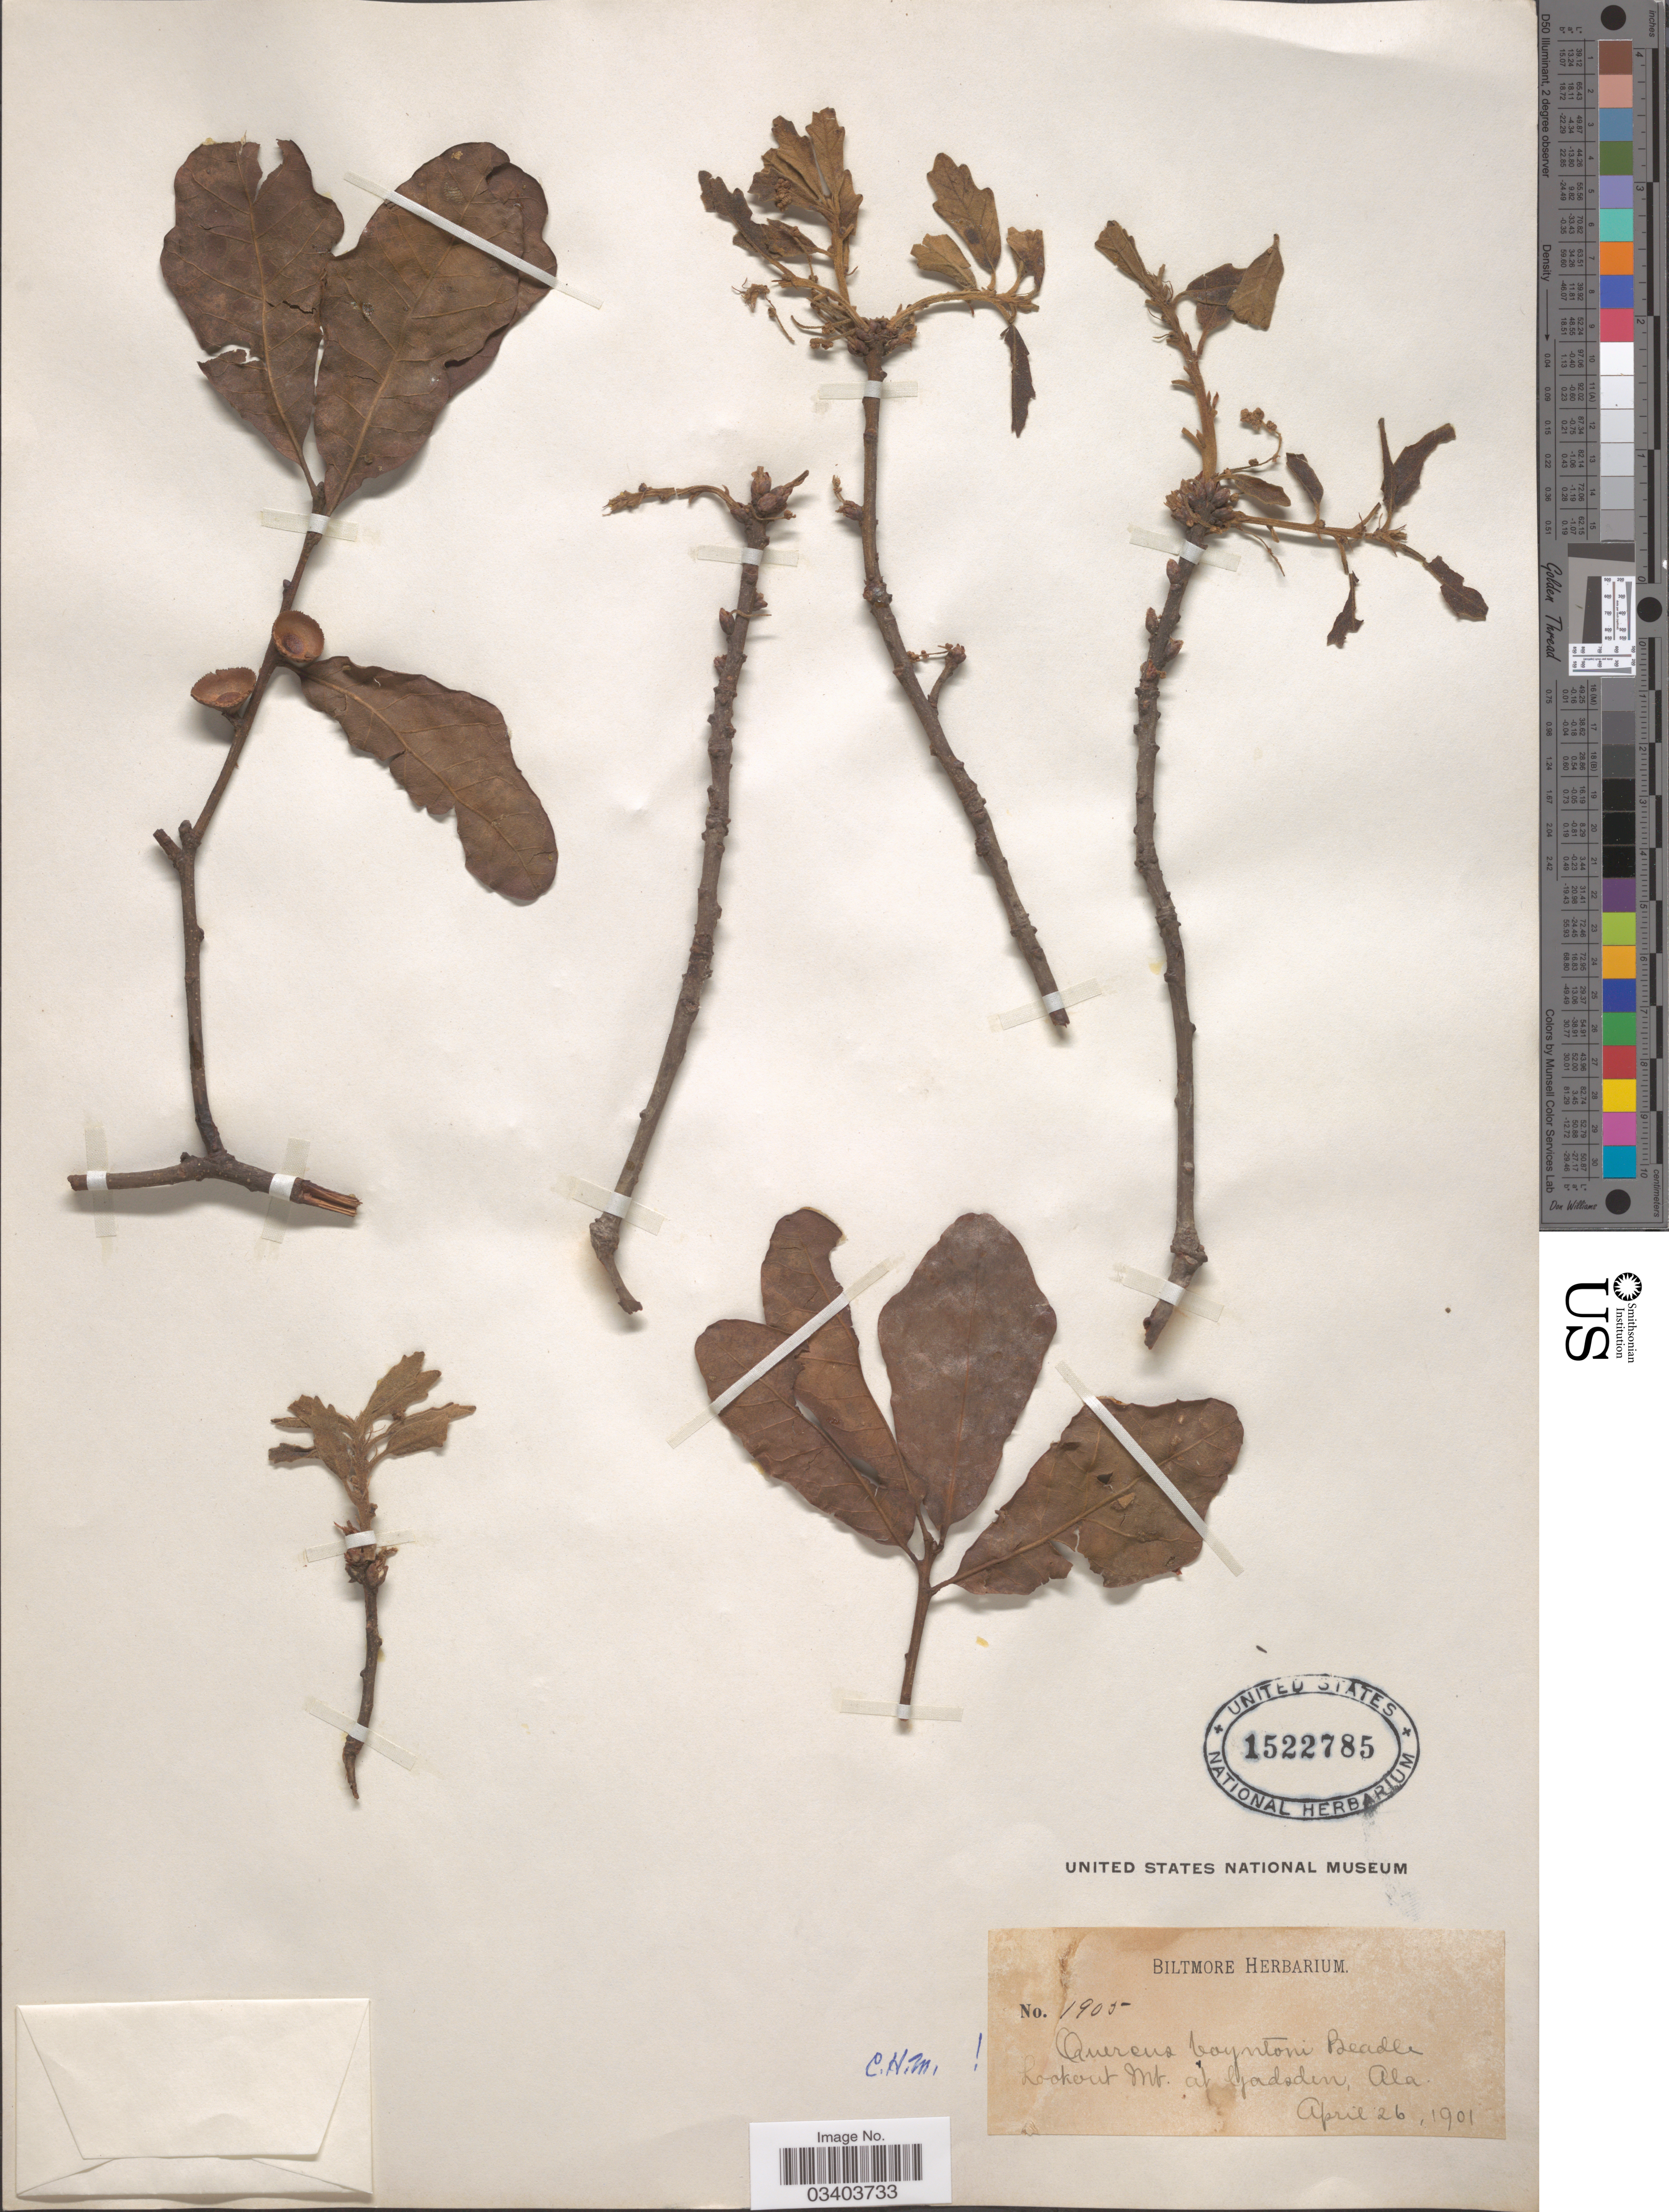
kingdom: Plantae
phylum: Tracheophyta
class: Magnoliopsida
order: Fagales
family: Fagaceae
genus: Quercus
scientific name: Quercus boyntoni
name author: Beadle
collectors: ex herb. Biltmore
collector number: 1905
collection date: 1901-04-26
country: United States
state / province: Alabama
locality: Lookout Mt. at Gadsden.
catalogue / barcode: US 1522785